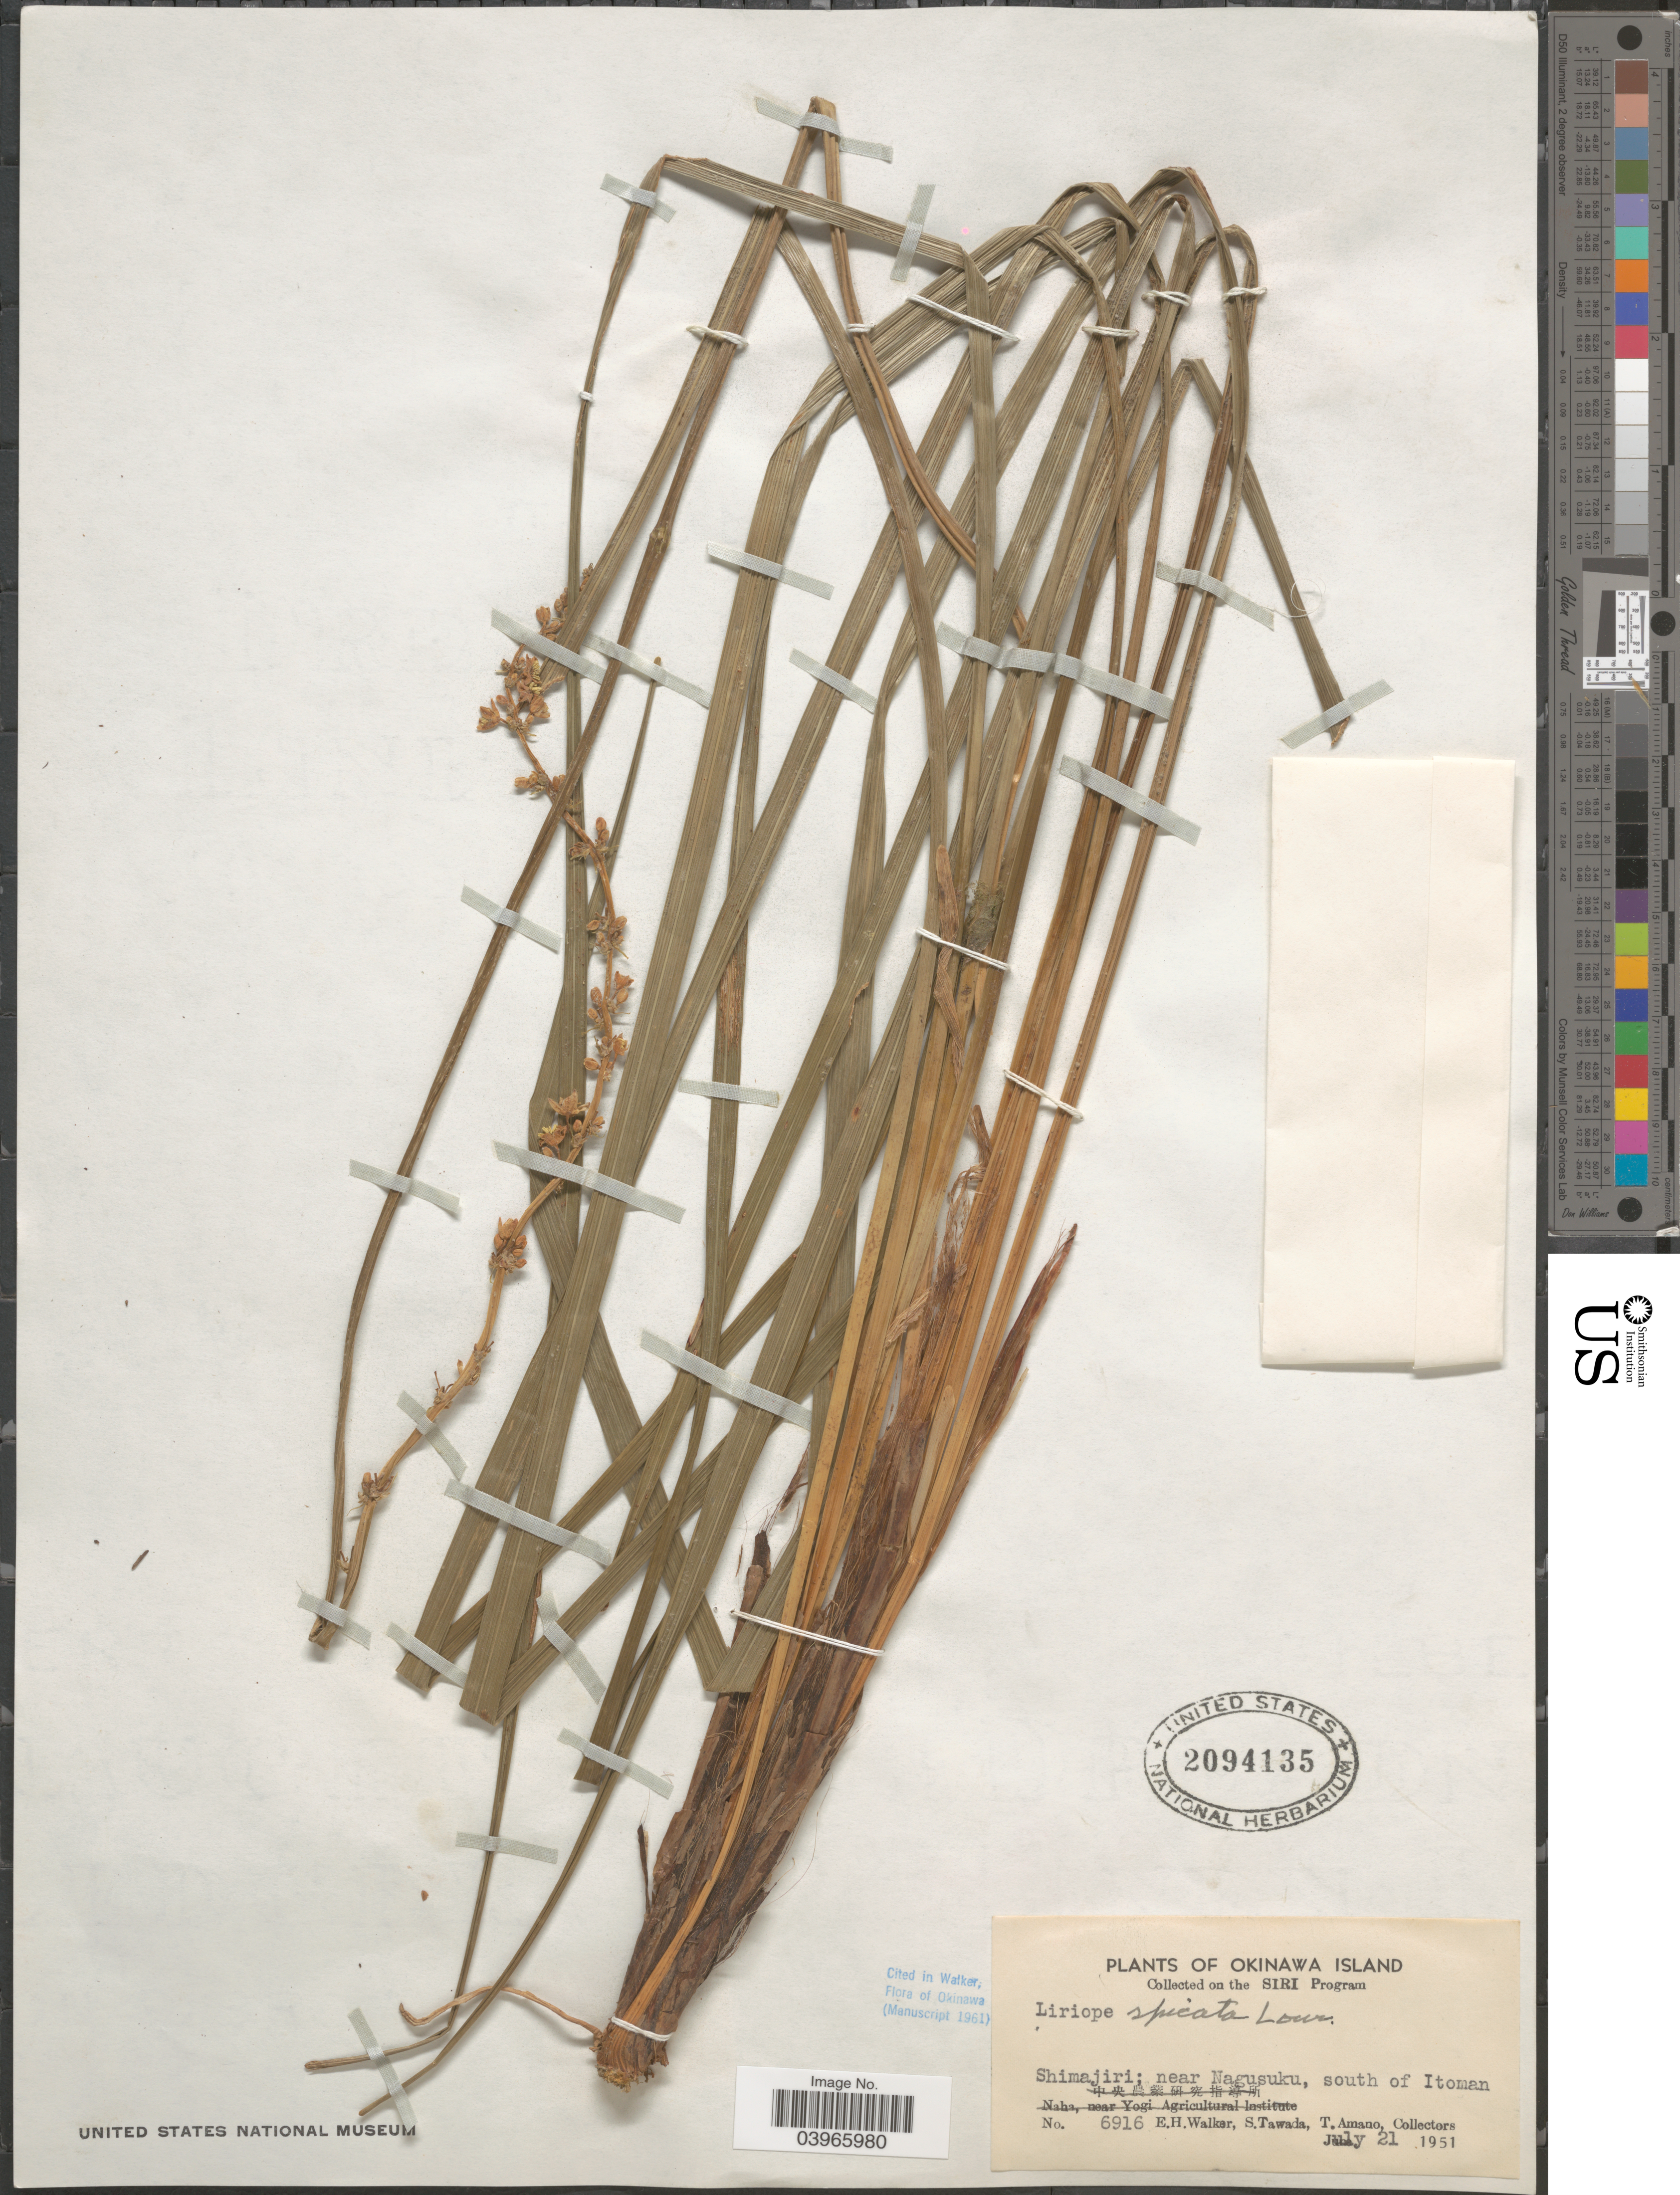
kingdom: Plantae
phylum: Tracheophyta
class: Liliopsida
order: Asparagales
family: Asparagaceae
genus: Liriope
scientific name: Liriope spicata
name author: Lour.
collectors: E. H. Walker, S. Tawada & T. Amano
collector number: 6916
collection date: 1951-07-21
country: Japan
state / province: Okinawa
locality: Okinawa Island. Shimajiri; near Nagusuku, south of Itoman.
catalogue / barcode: US 2094135